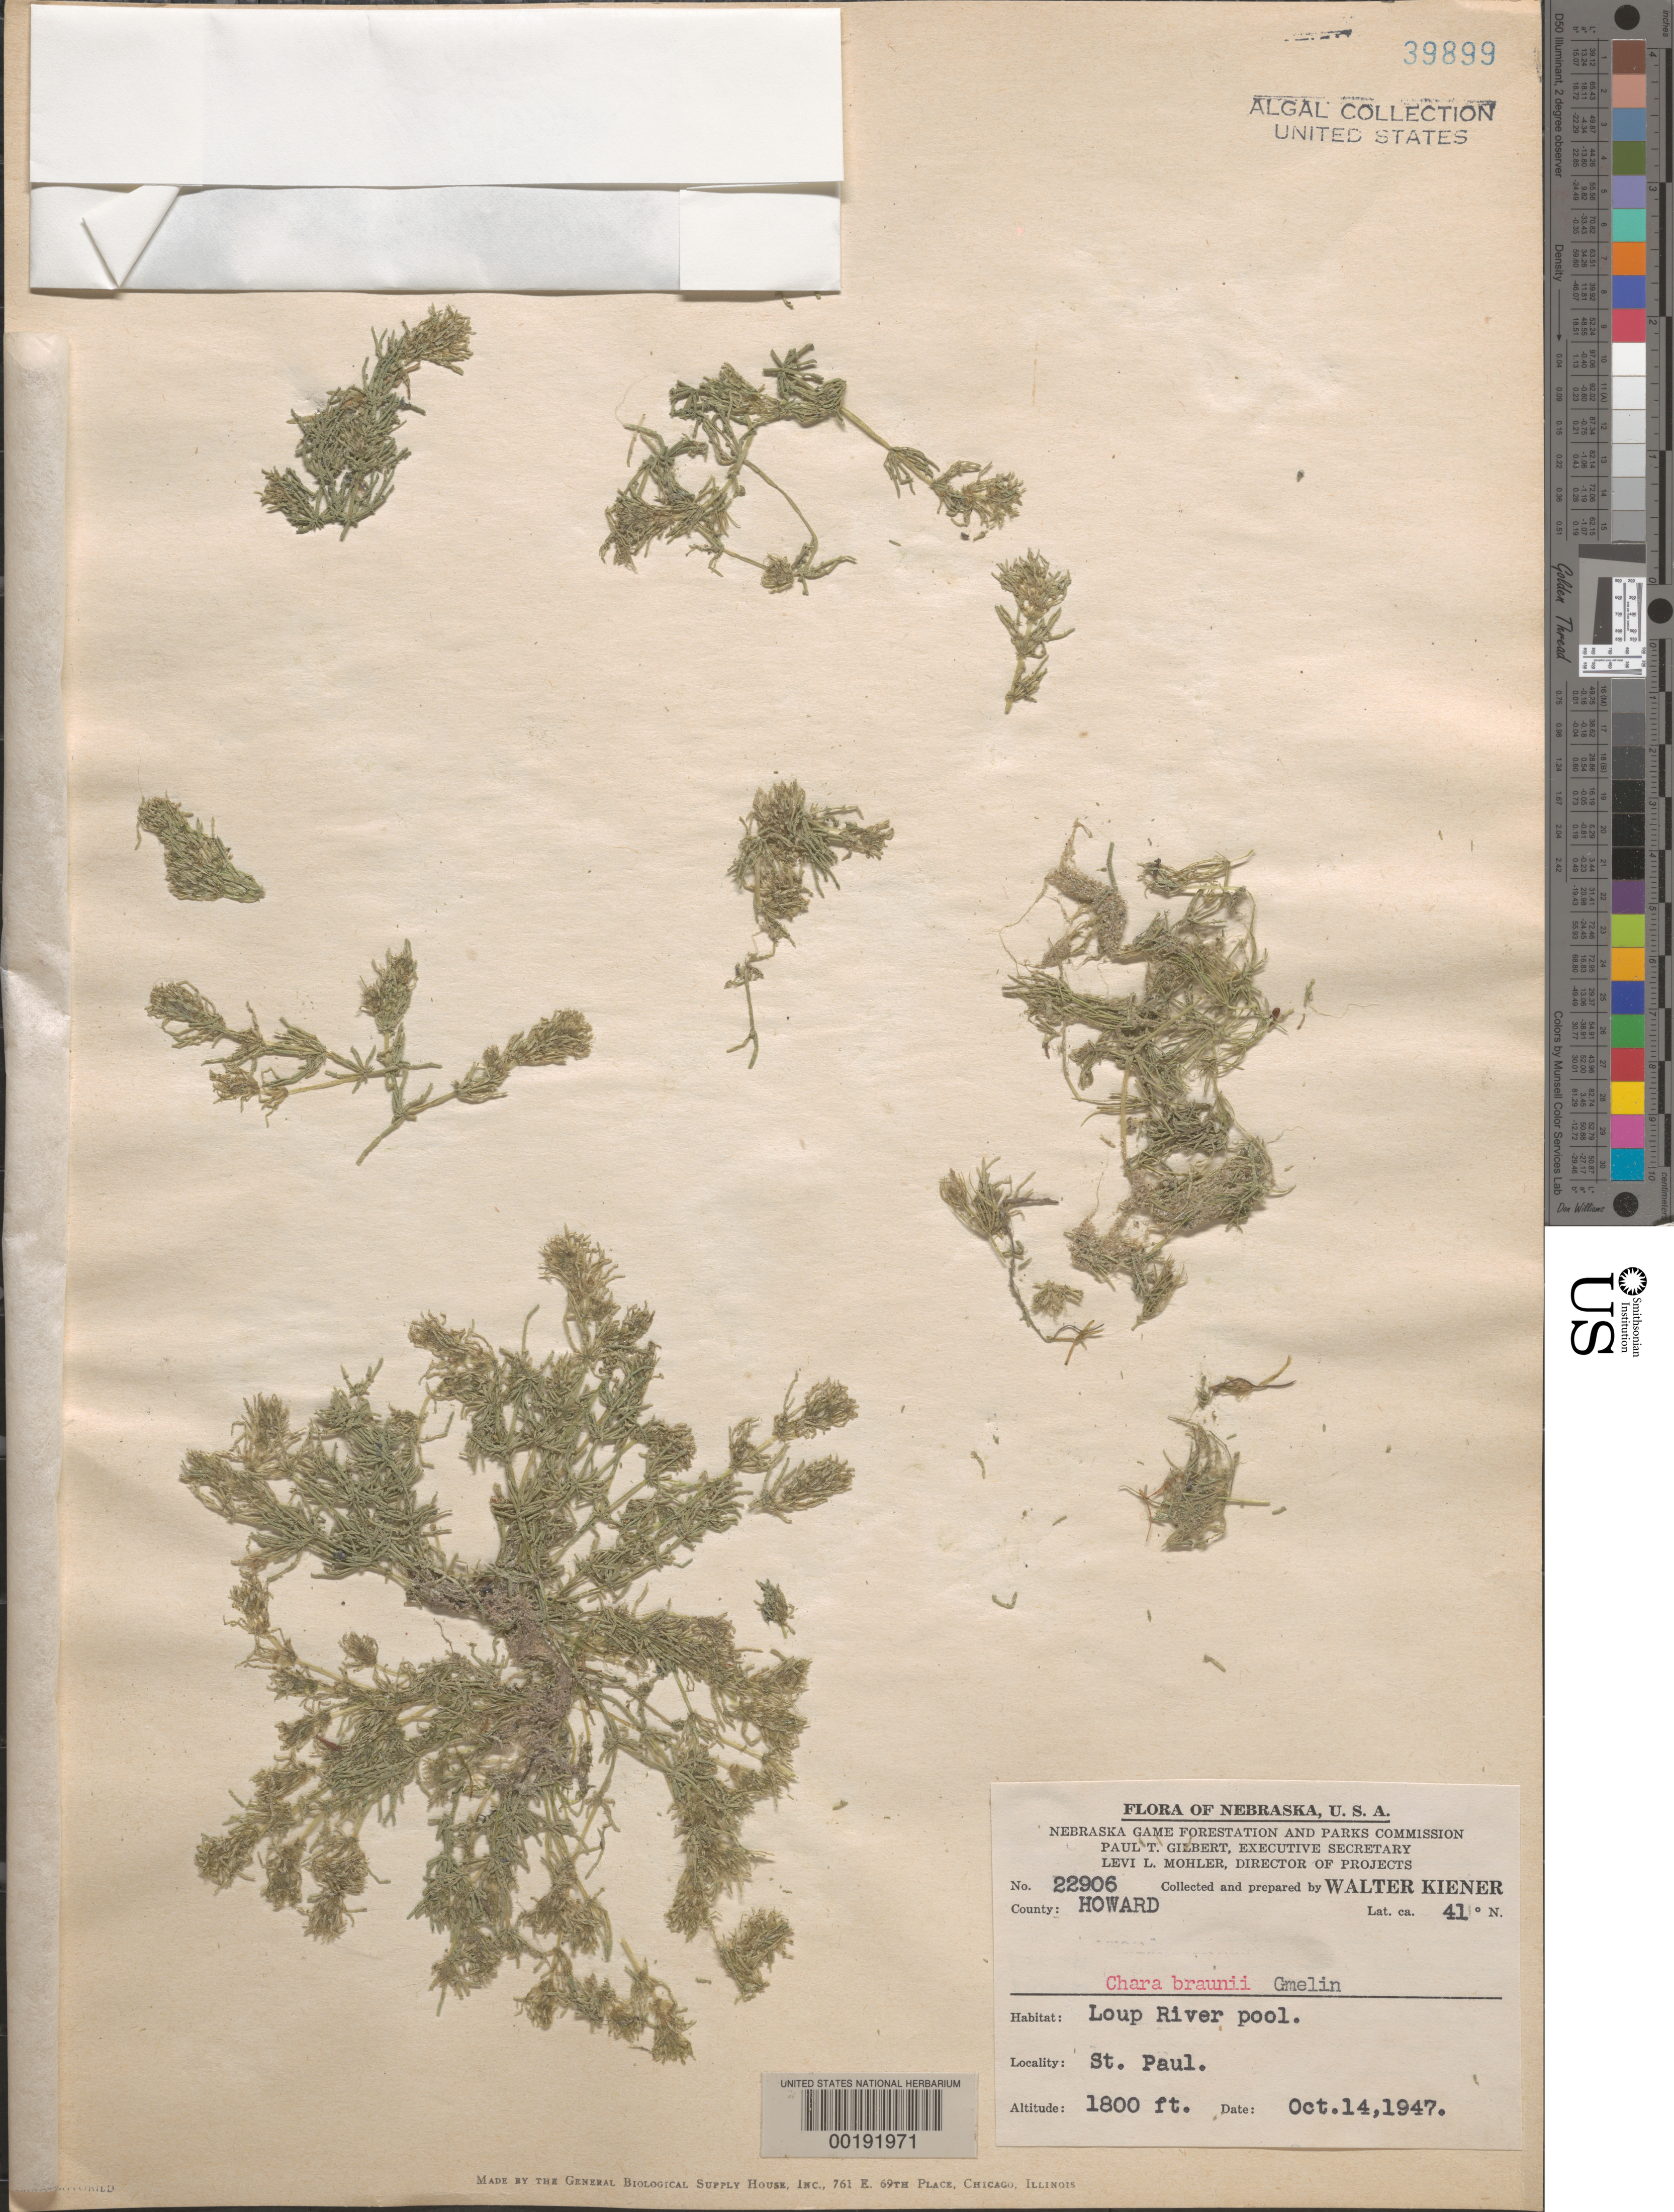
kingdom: Plantae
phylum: Charophyta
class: Charophyceae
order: Charales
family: Characeae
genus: Chara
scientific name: Chara braunii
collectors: W. B. Kiener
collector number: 22906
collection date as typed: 14 Oct 1947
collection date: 1947-10-14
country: United States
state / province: Nebraska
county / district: Howard County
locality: Loup River, St. Paul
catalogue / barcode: US 39899